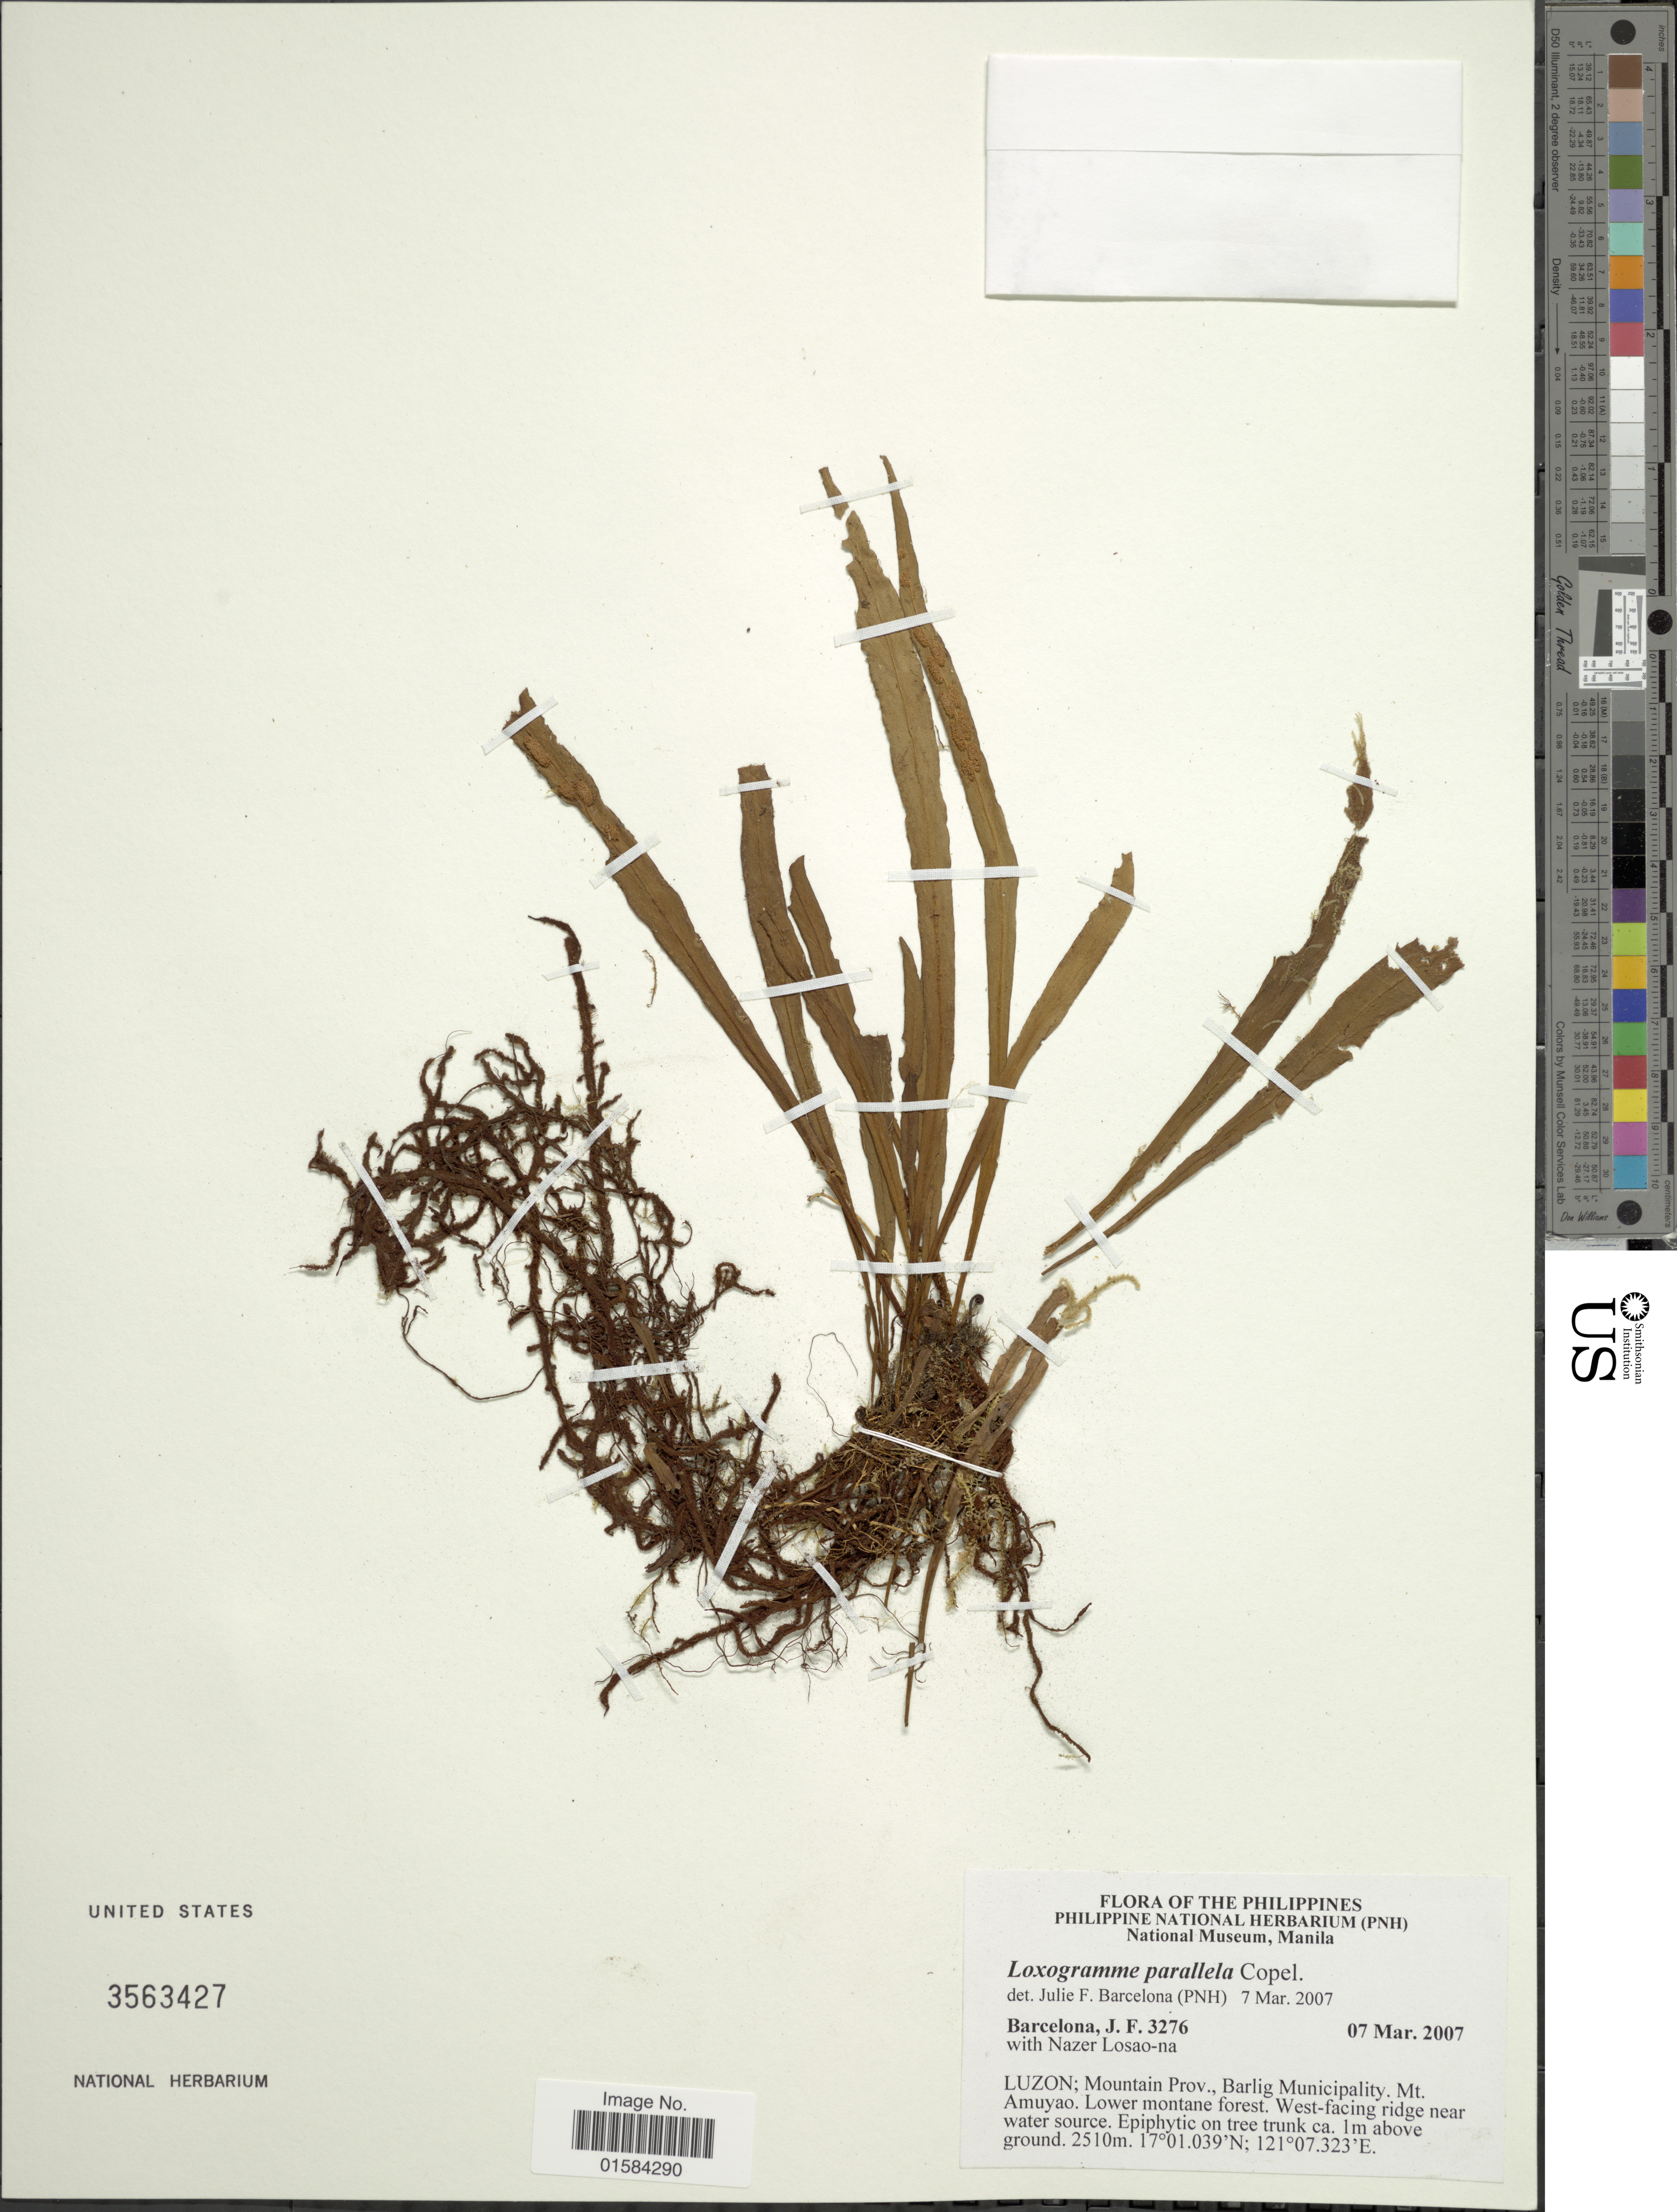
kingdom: Plantae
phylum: Tracheophyta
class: Polypodiopsida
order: Polypodiales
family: Polypodiaceae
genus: Loxogramme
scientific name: Loxogramme parallela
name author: Copel.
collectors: J. F. Barcelona & N. Losao-na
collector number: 3276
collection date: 2007-03-07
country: Philippines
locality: Luzon; Mountain Prov., Barlig Municipality, Mt. Amuyao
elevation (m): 2510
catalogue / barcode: US 3563427